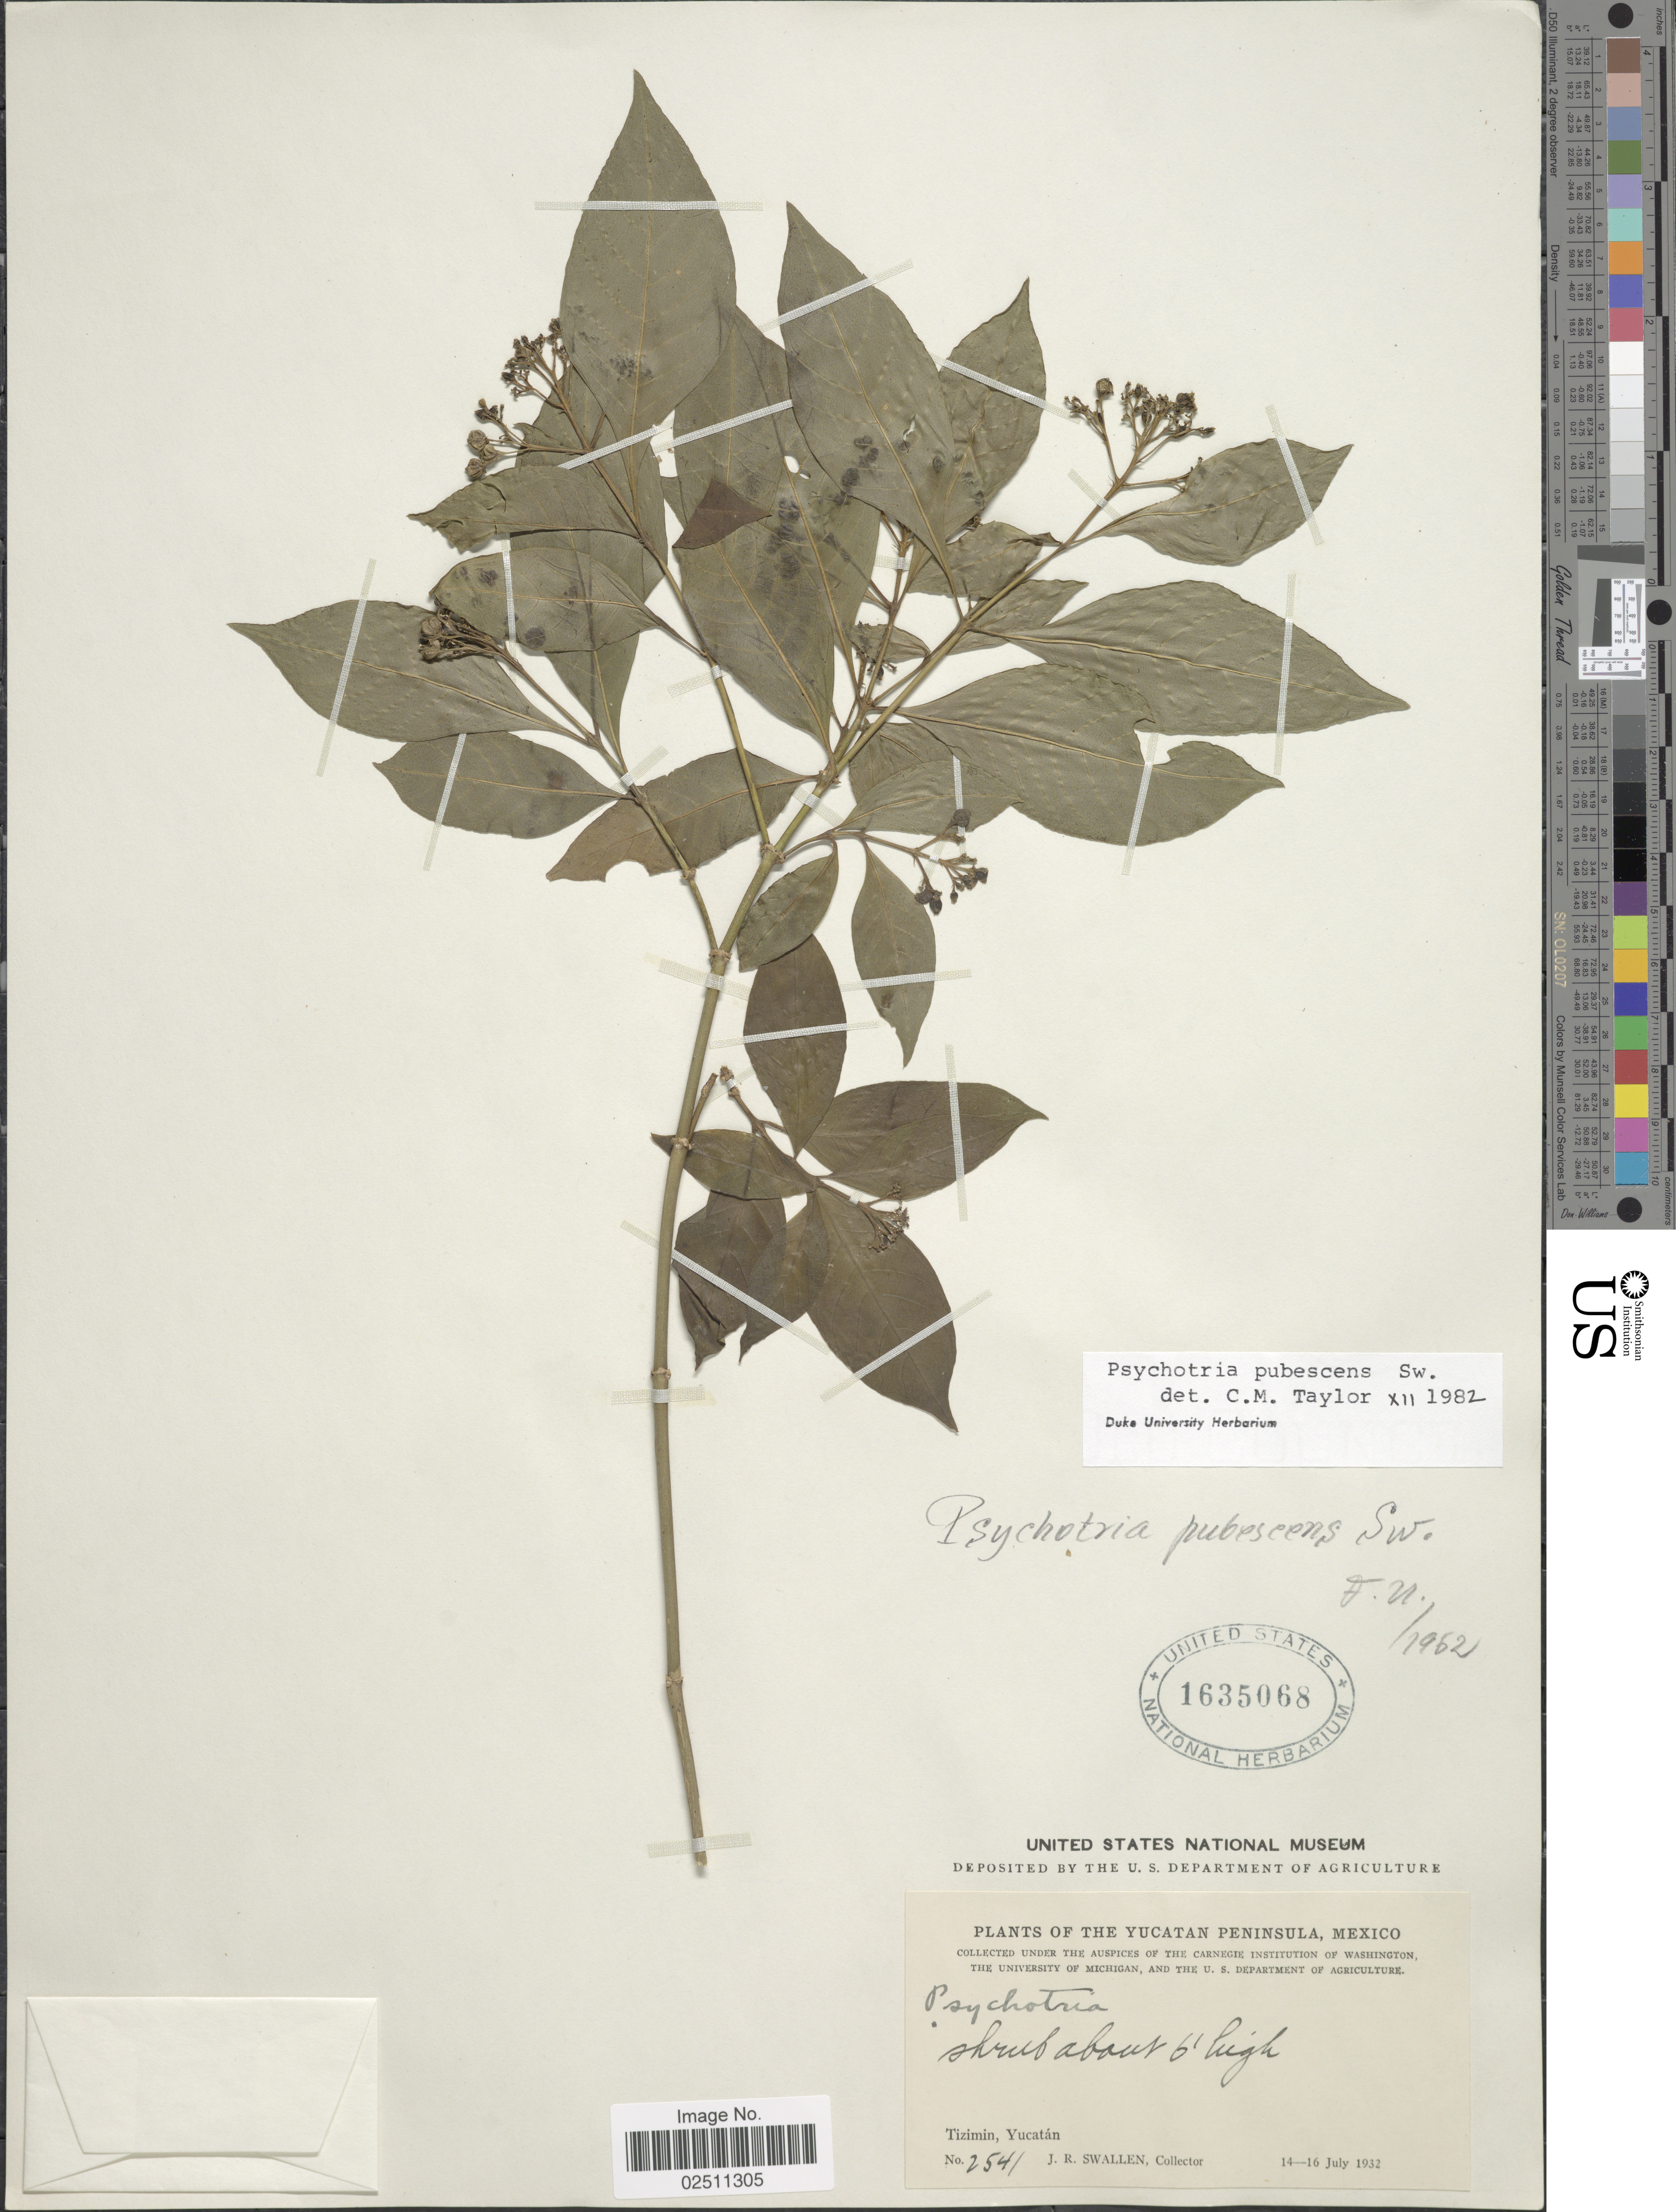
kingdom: Plantae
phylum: Tracheophyta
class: Magnoliopsida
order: Gentianales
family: Rubiaceae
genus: Psychotria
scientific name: Psychotria pubescens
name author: Sw.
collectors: J. R. Swallen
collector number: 2541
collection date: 1932-07-14/1932-07-16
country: Mexico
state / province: Yucatán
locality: Yucatan Peninsula, Tiziman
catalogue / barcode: US 1635068